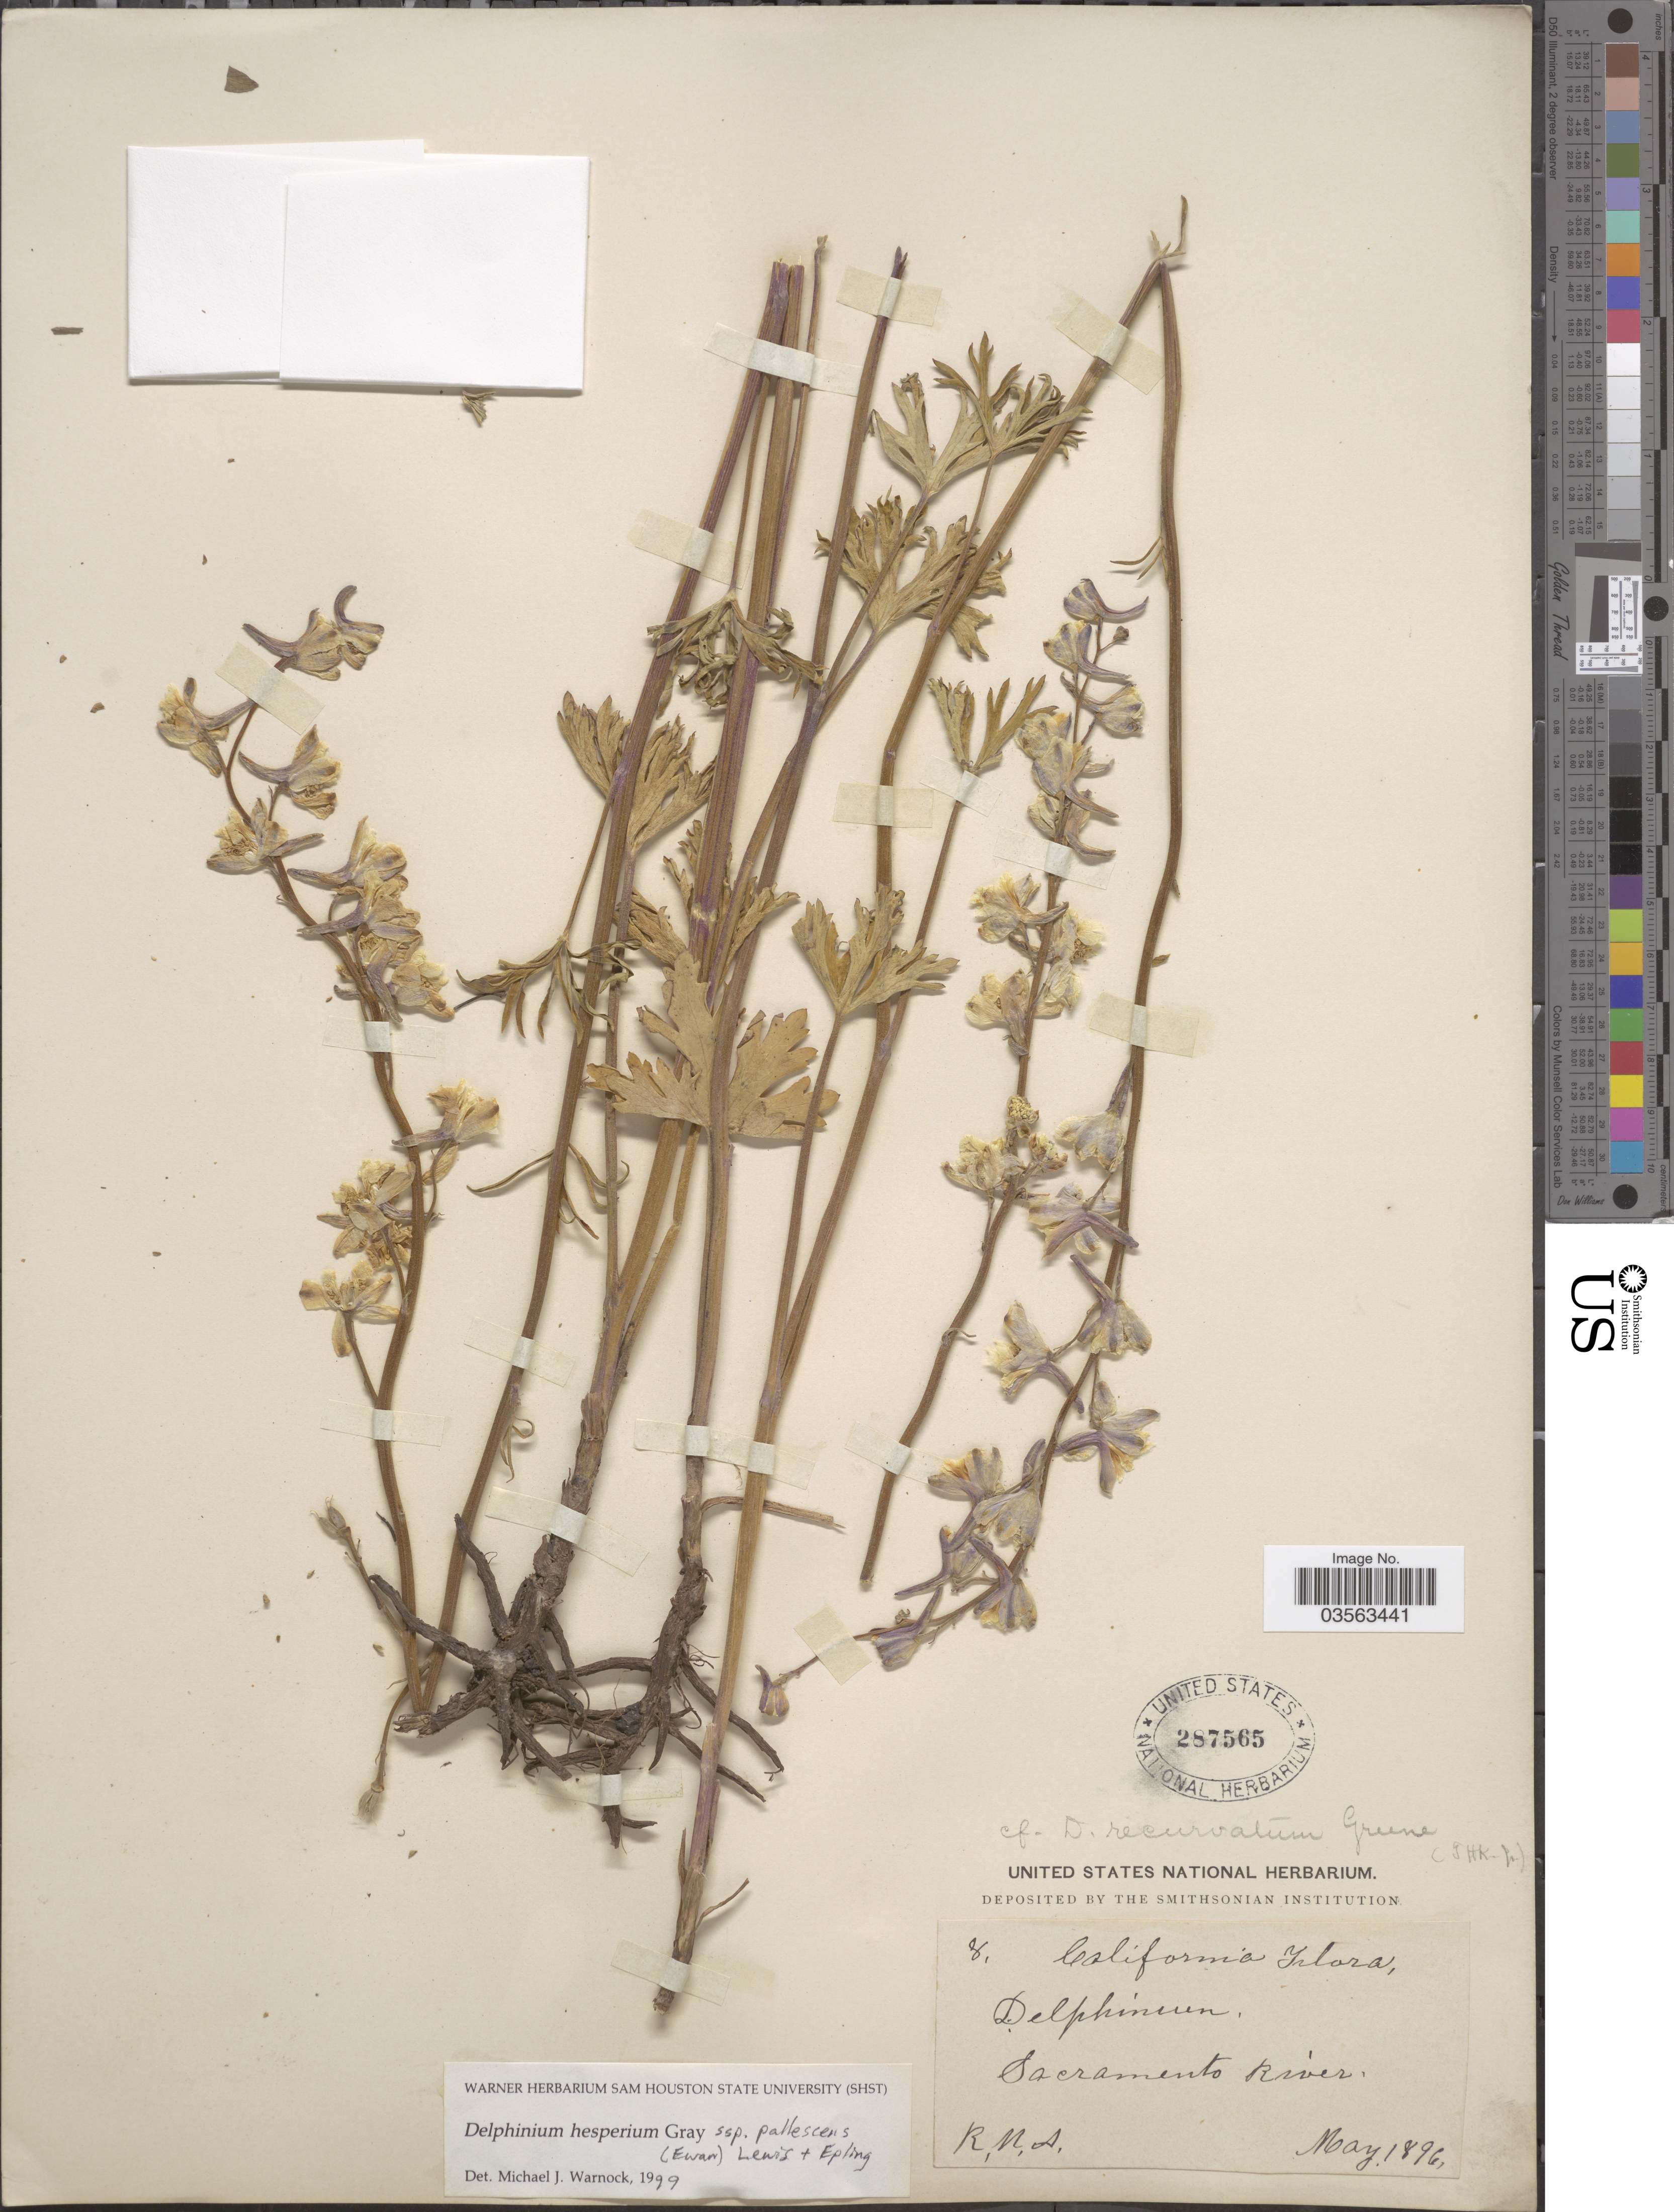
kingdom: Plantae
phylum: Tracheophyta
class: Magnoliopsida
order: Ranunculales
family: Ranunculaceae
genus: Delphinium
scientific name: Delphinium hesperium subsp. pallescens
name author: (Ewan) F. H. Lewis & Epling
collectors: R. M. A.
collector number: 8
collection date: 1896-05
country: United States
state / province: California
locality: Sacramento River.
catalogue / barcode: US 287565